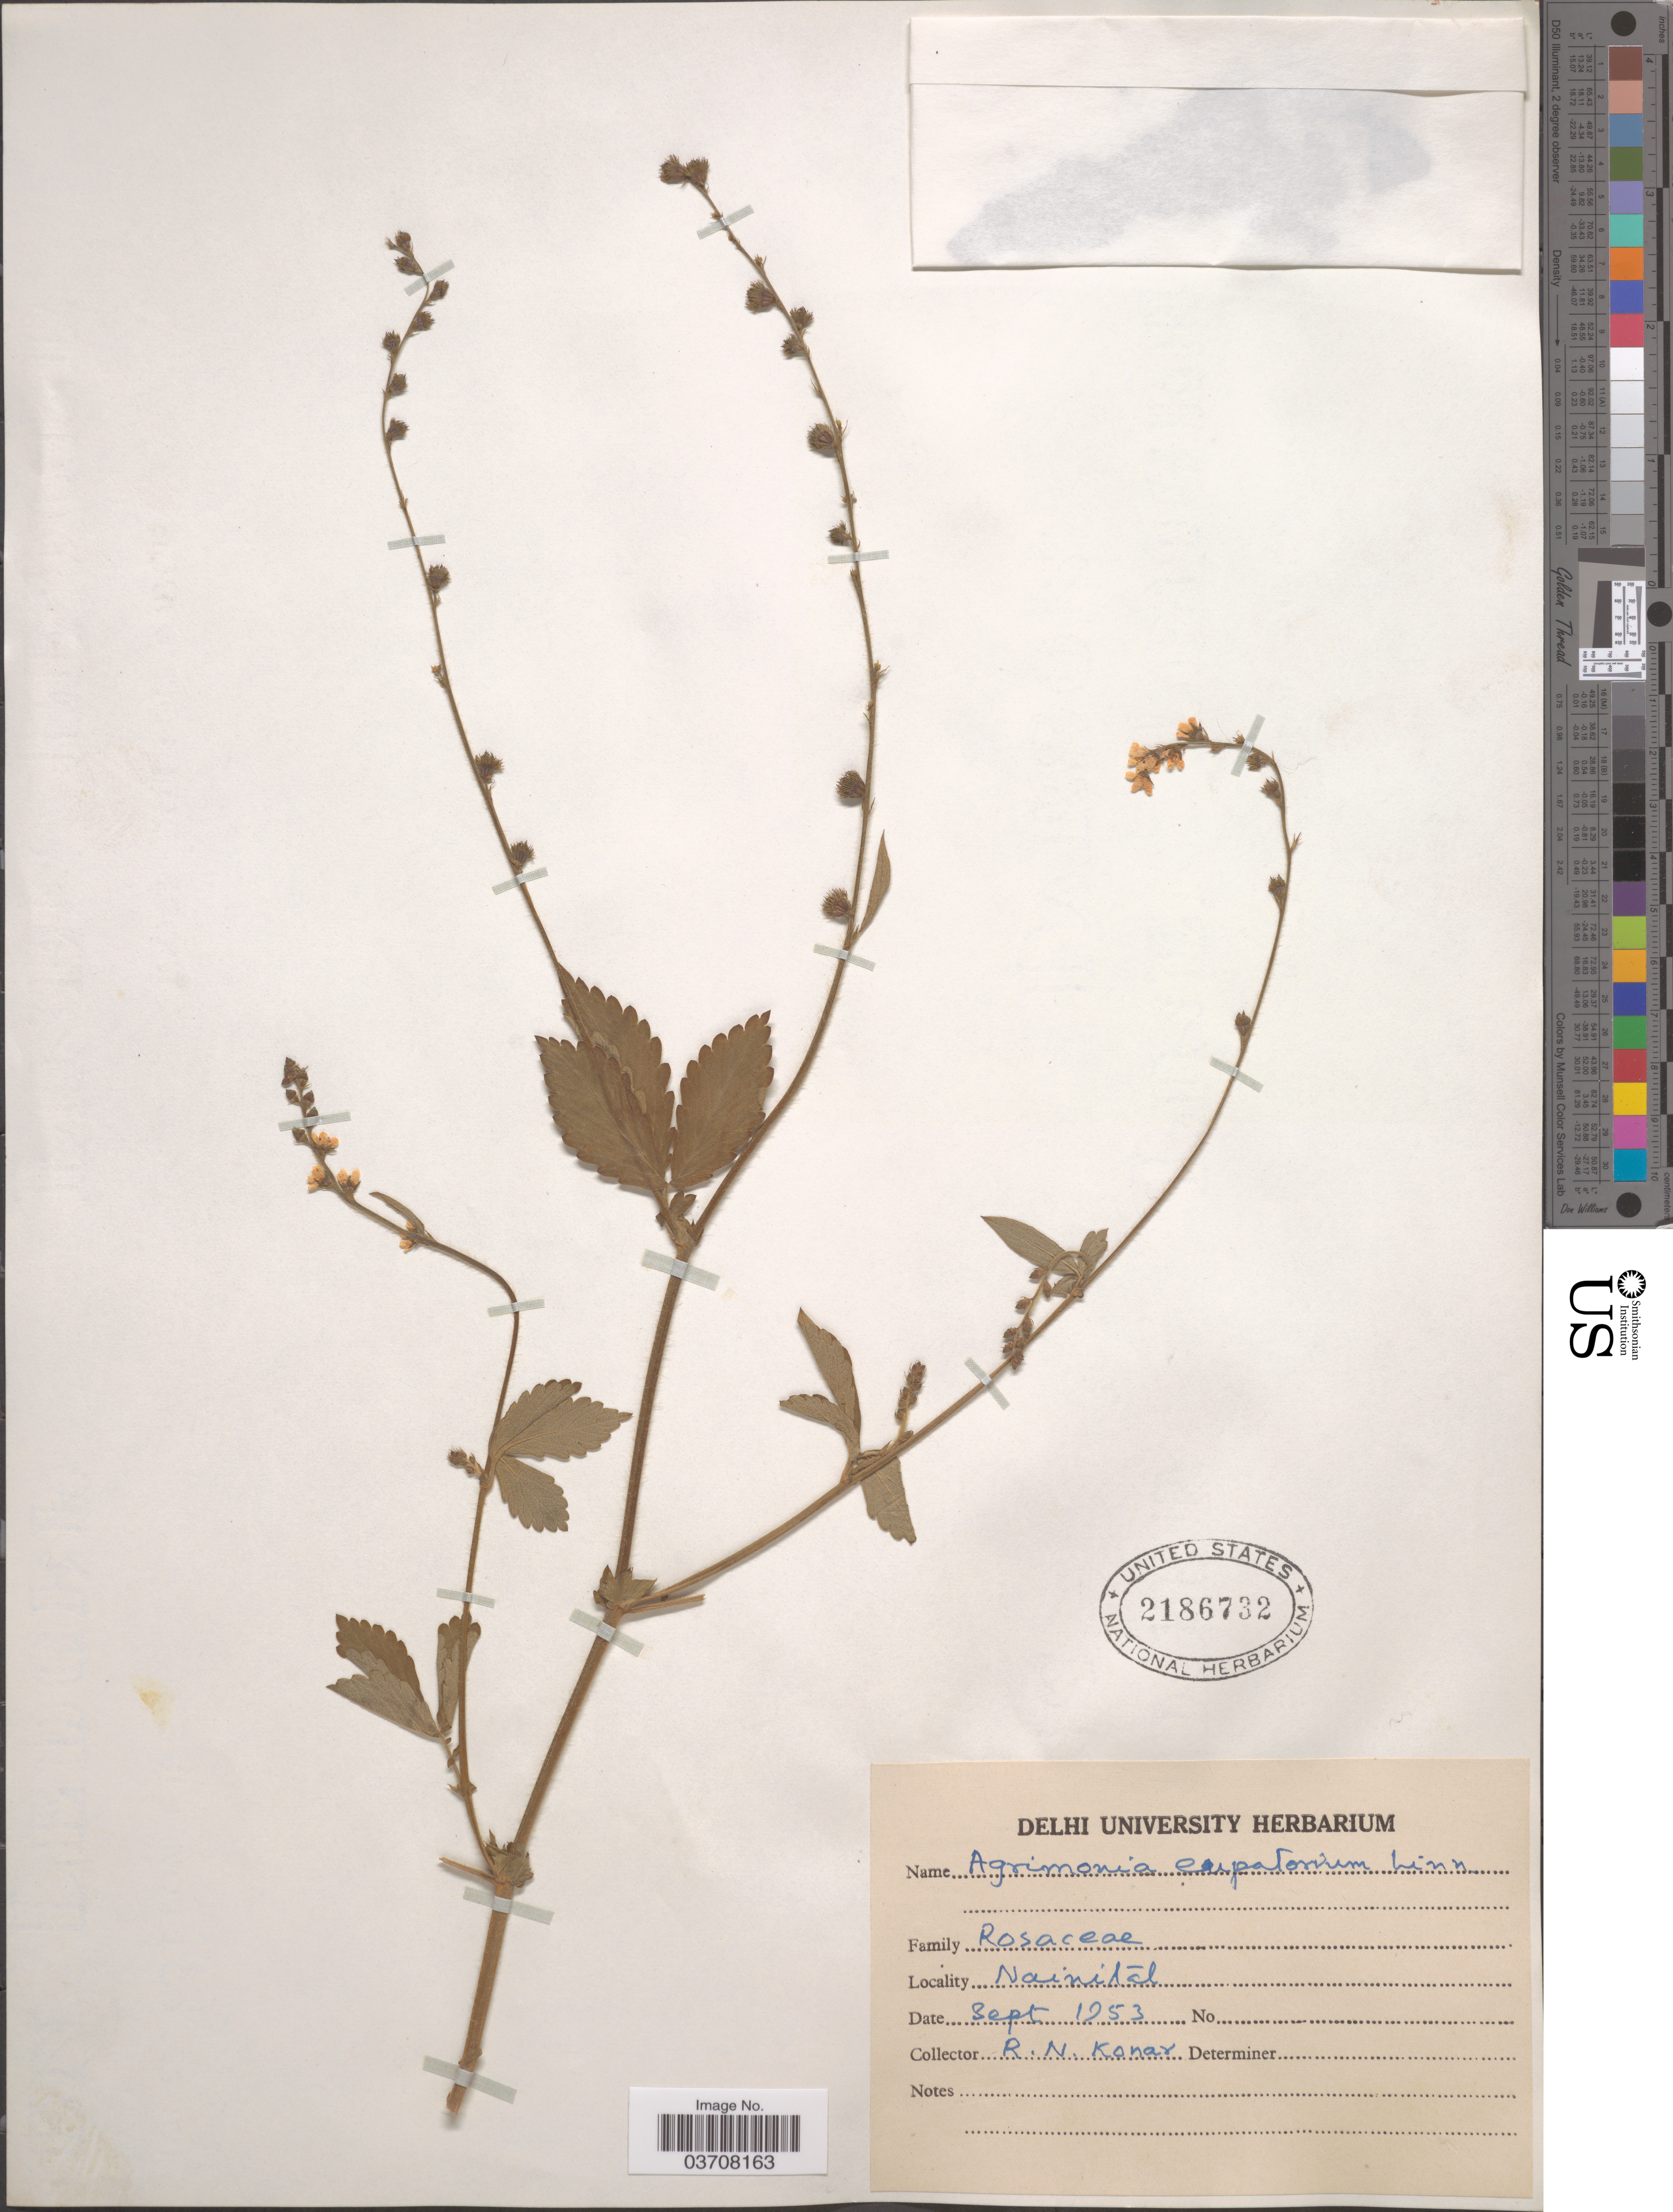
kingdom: Plantae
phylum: Tracheophyta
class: Magnoliopsida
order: Rosales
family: Rosaceae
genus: Agrimonia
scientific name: Agrimonia pilosa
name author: Ledeb.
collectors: R. Konar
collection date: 1953-09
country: India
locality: Nainital.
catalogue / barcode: US 2186732